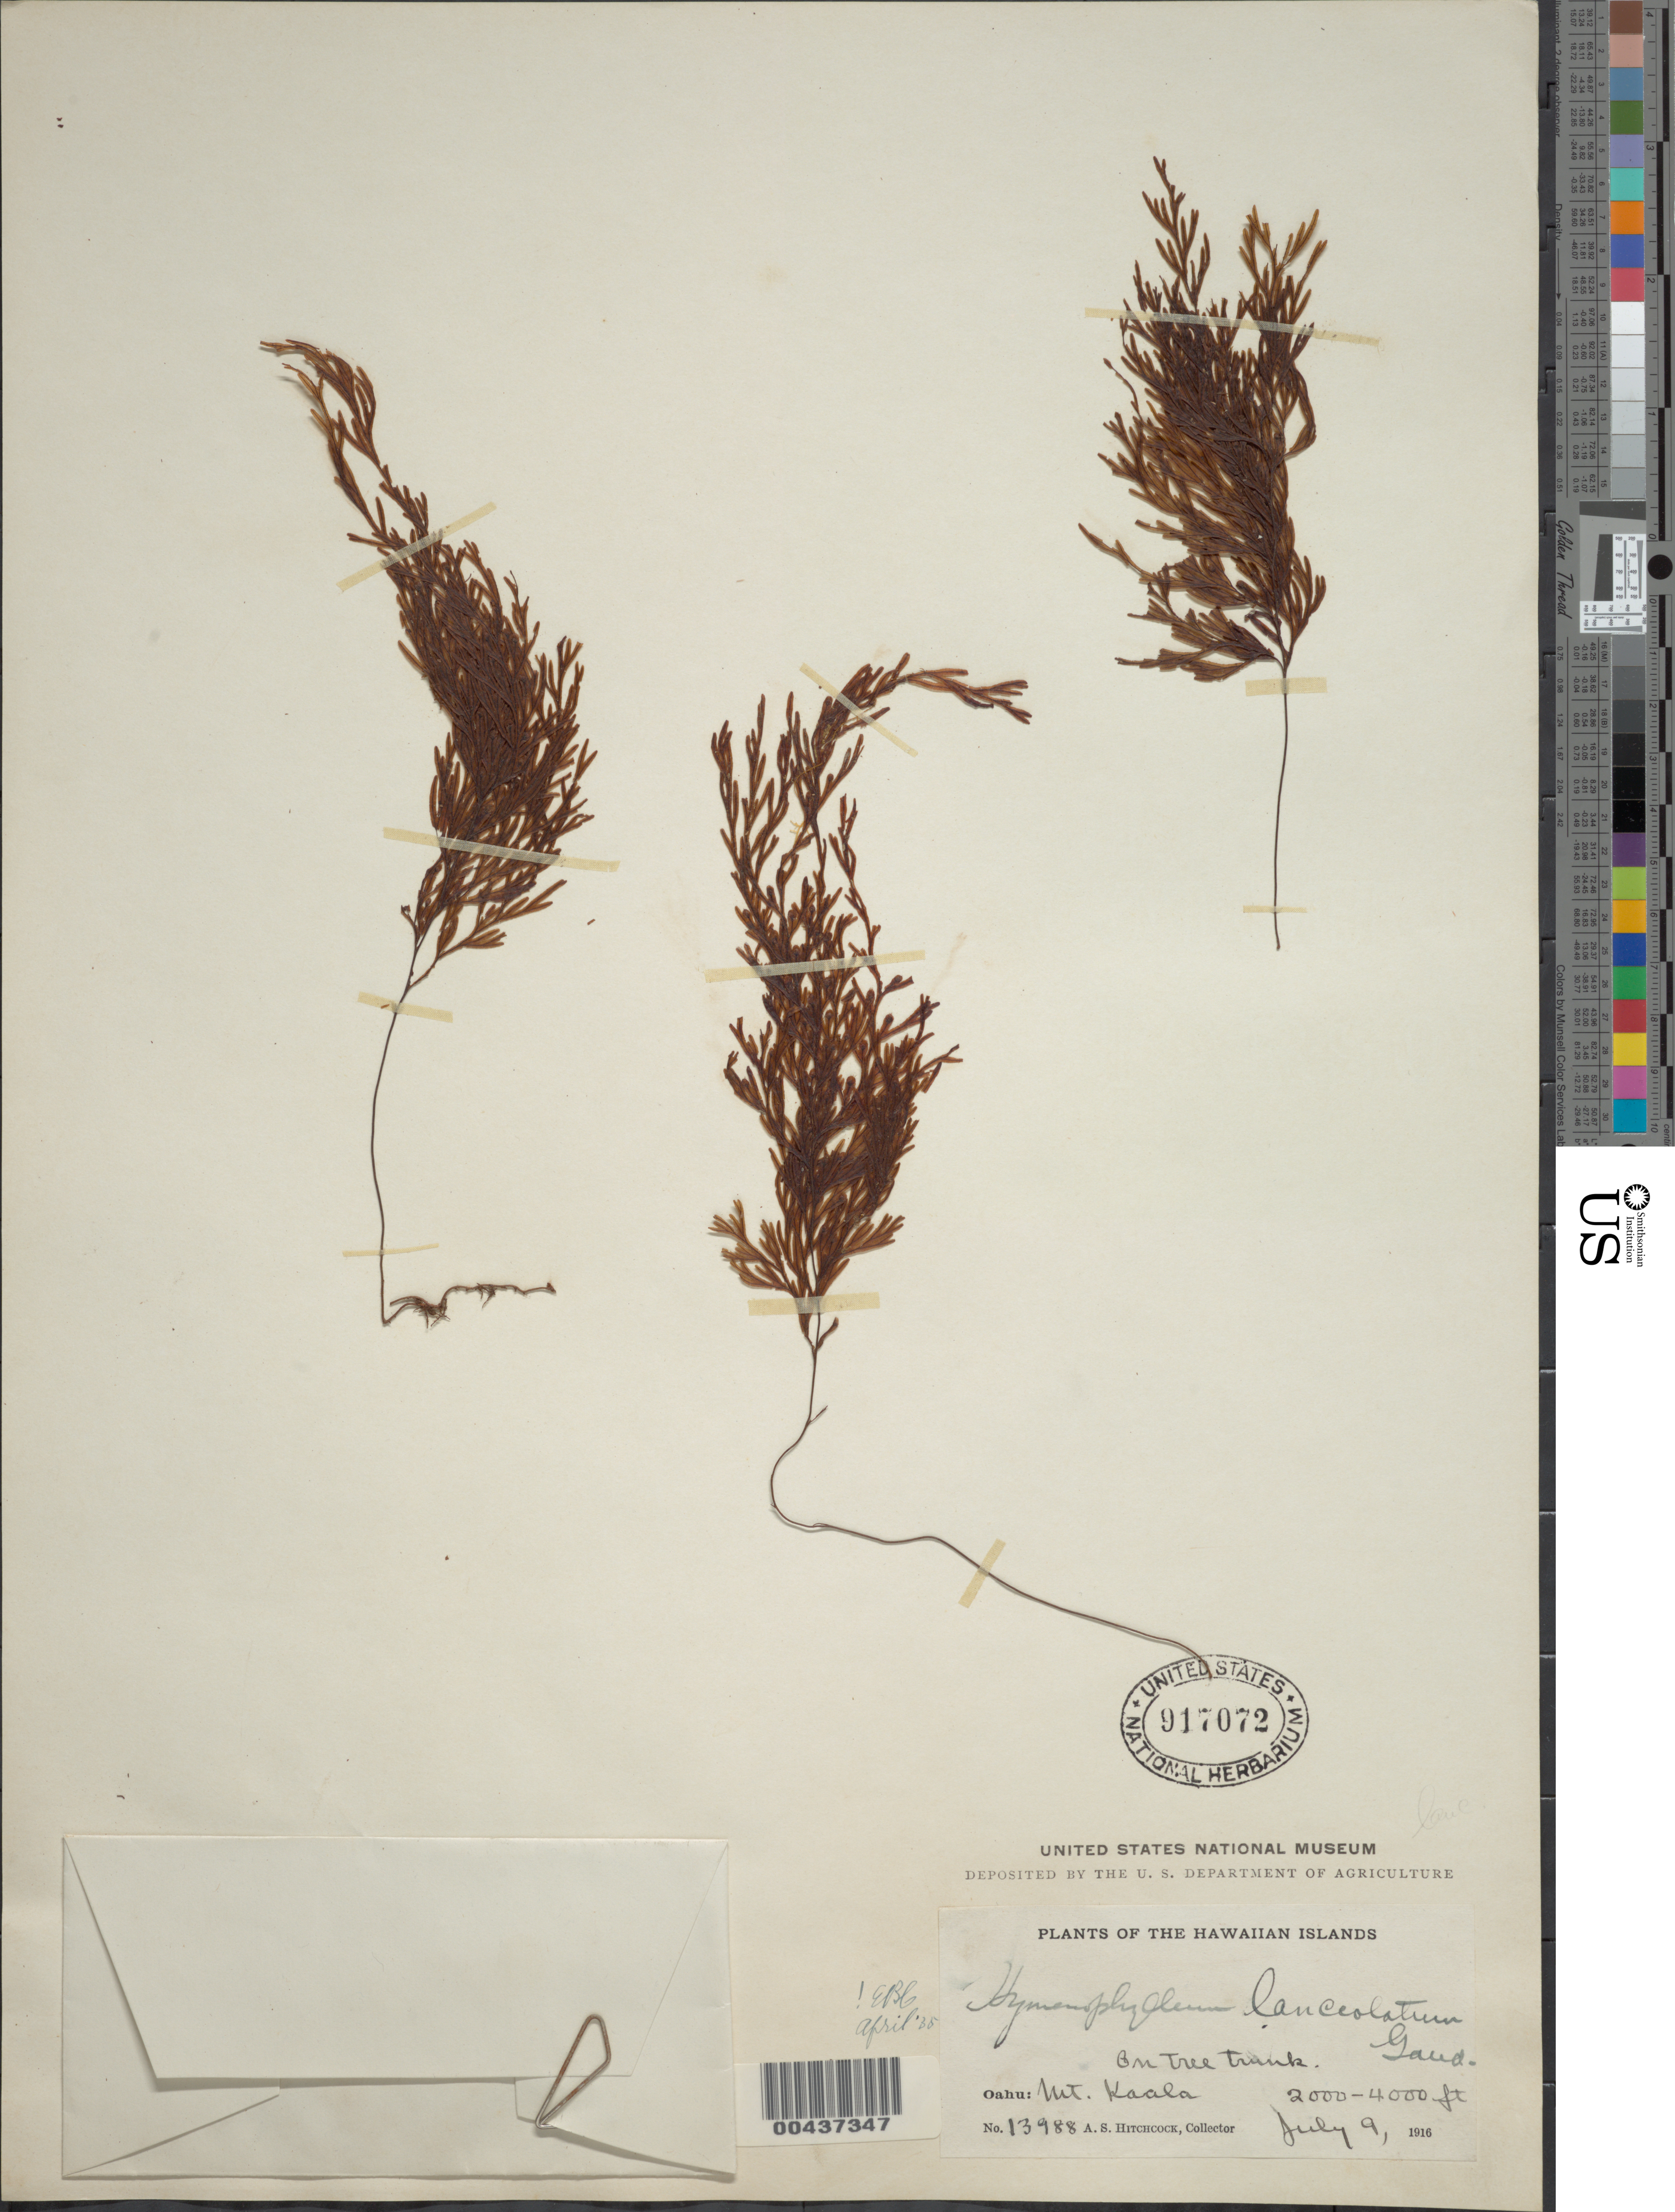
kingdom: Plantae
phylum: Tracheophyta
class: Polypodiopsida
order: Hymenophyllales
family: Hymenophyllaceae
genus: Hymenophyllum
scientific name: Hymenophyllum lanceolatum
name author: Hook. & Arn.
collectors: A. S. Hitchcock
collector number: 13988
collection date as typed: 9 Jul 1916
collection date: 1916-07-09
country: United States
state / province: Hawaii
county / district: Honolulu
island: Oahu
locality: Mt. Kaala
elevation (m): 610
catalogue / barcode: US 917072